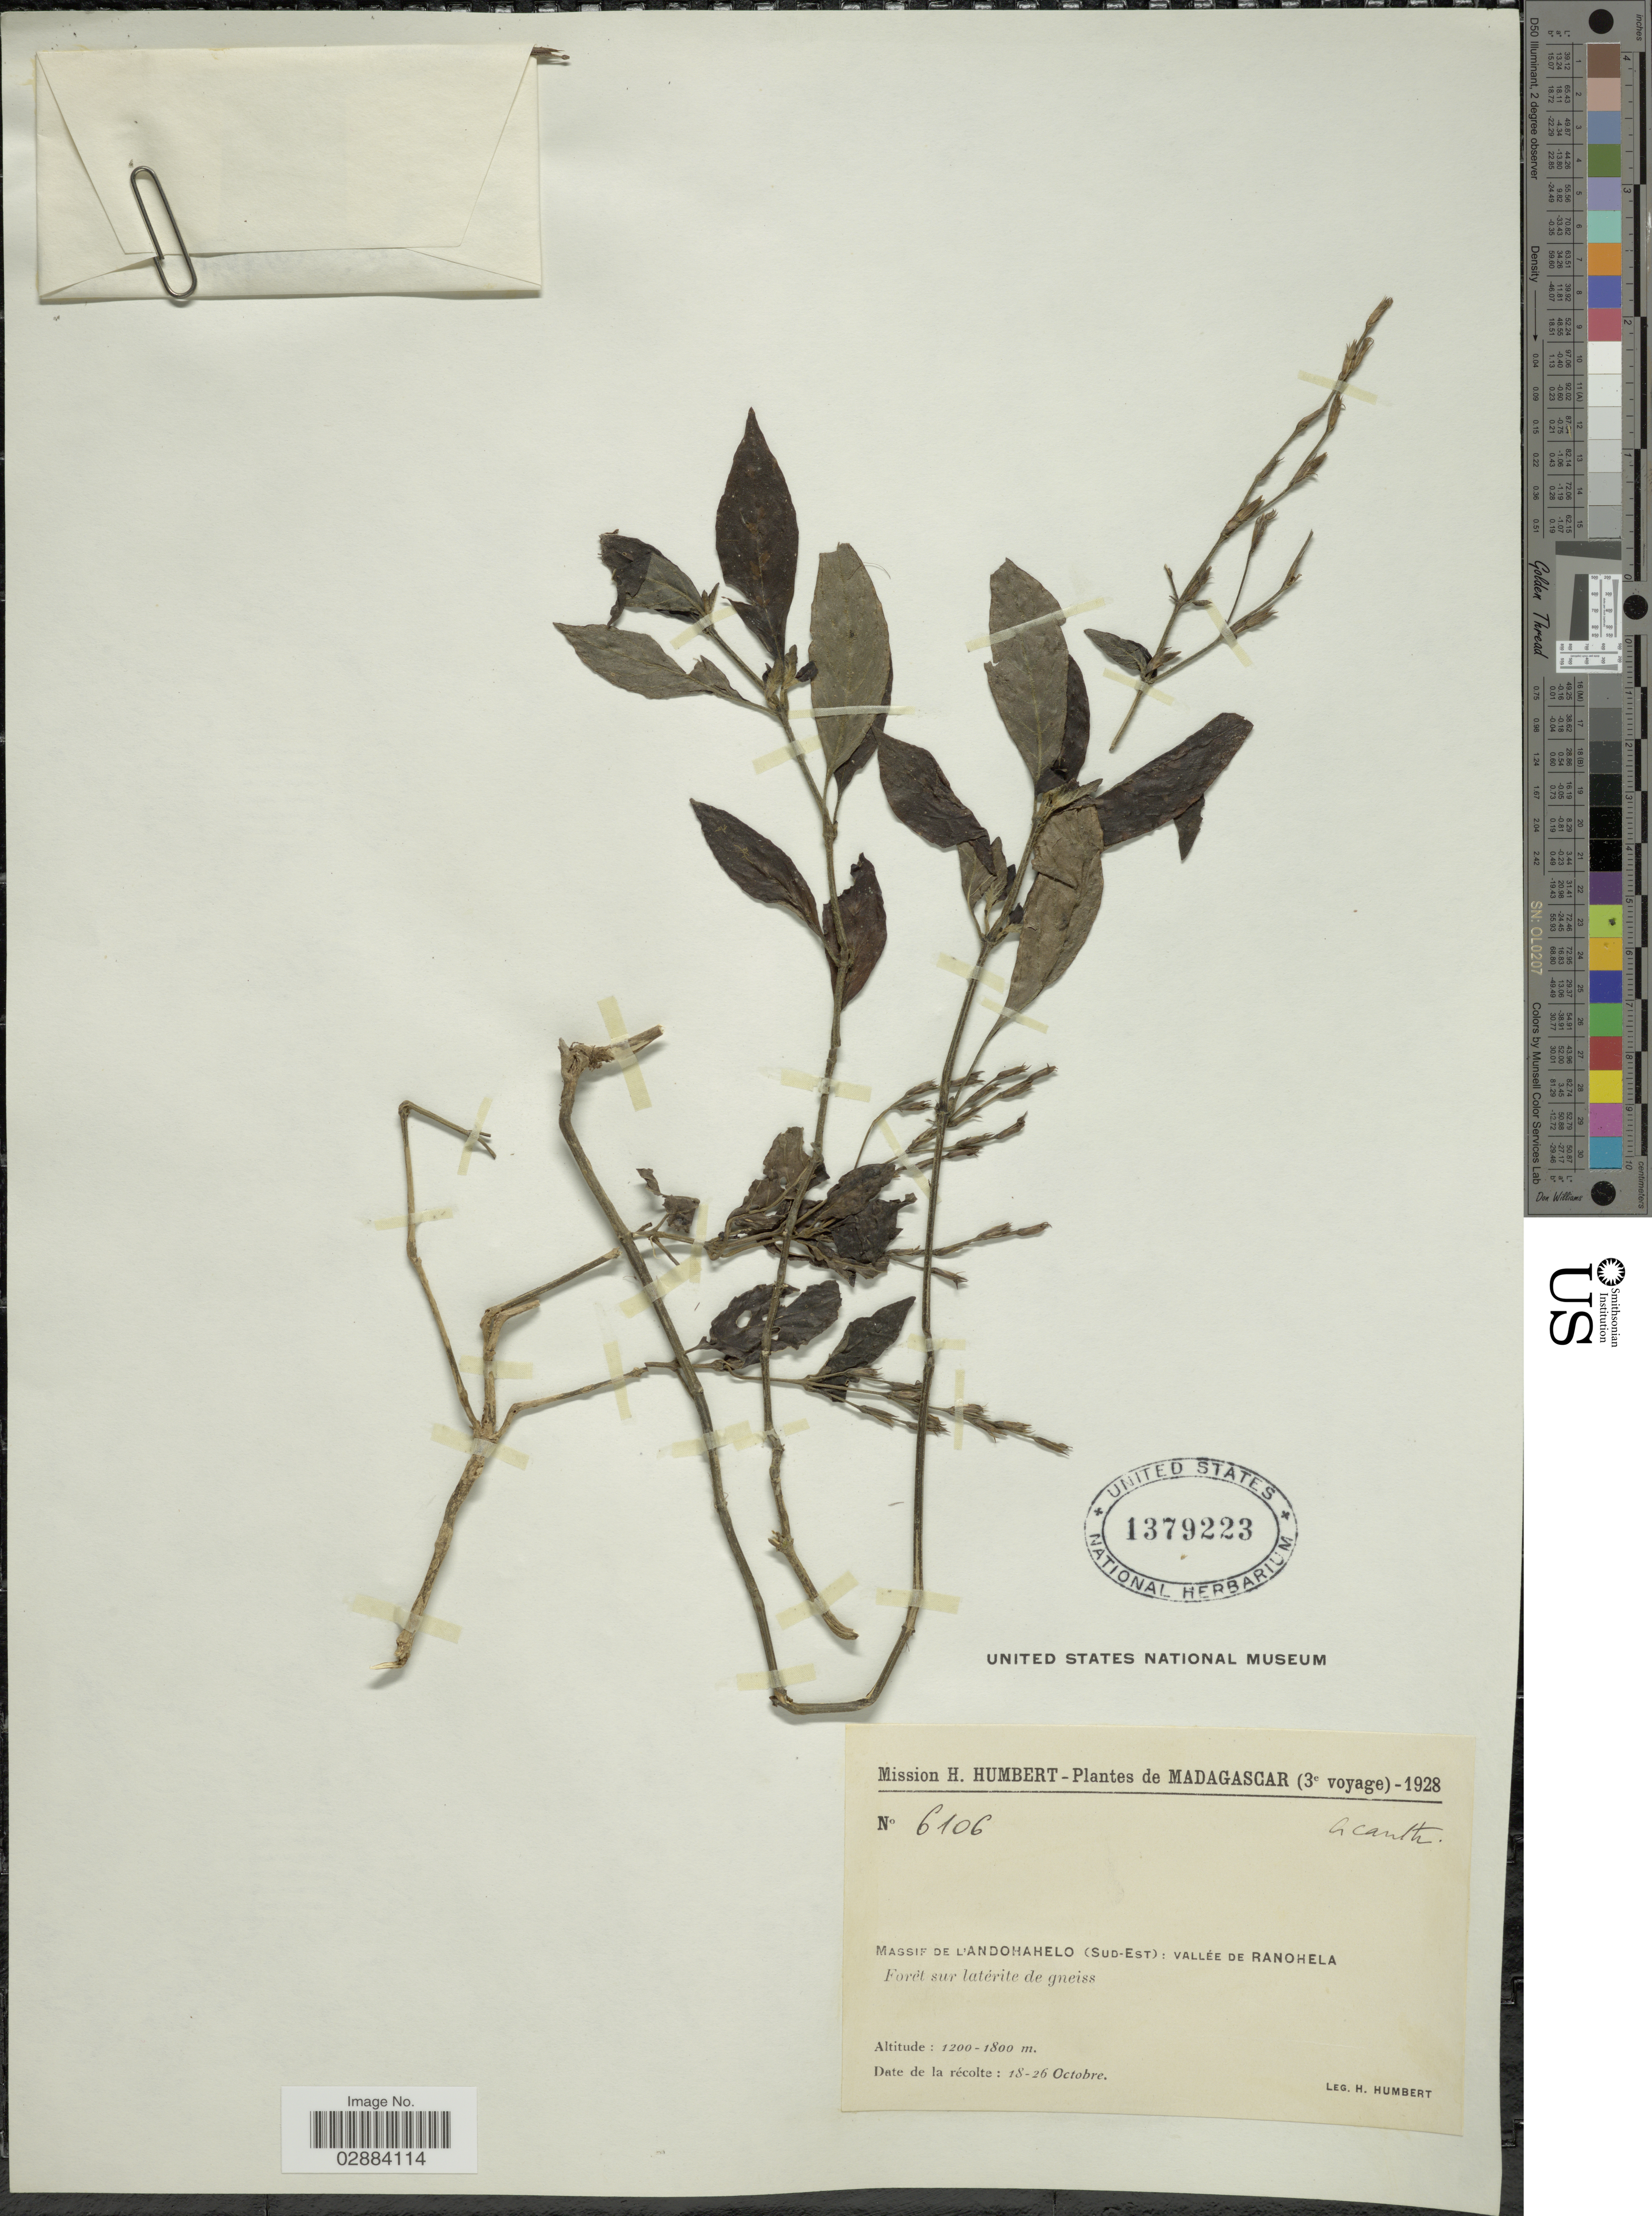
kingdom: Plantae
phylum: Tracheophyta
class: Magnoliopsida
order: Lamiales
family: Acanthaceae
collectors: H. Humbert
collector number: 6106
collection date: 1928-10-18/1928-10-26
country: Madagascar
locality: Massif de L'Andohahelo (Sud-Est): Vallée de Ranohela. Forét sur latérite de gneiss.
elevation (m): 1200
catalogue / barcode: US 1379223